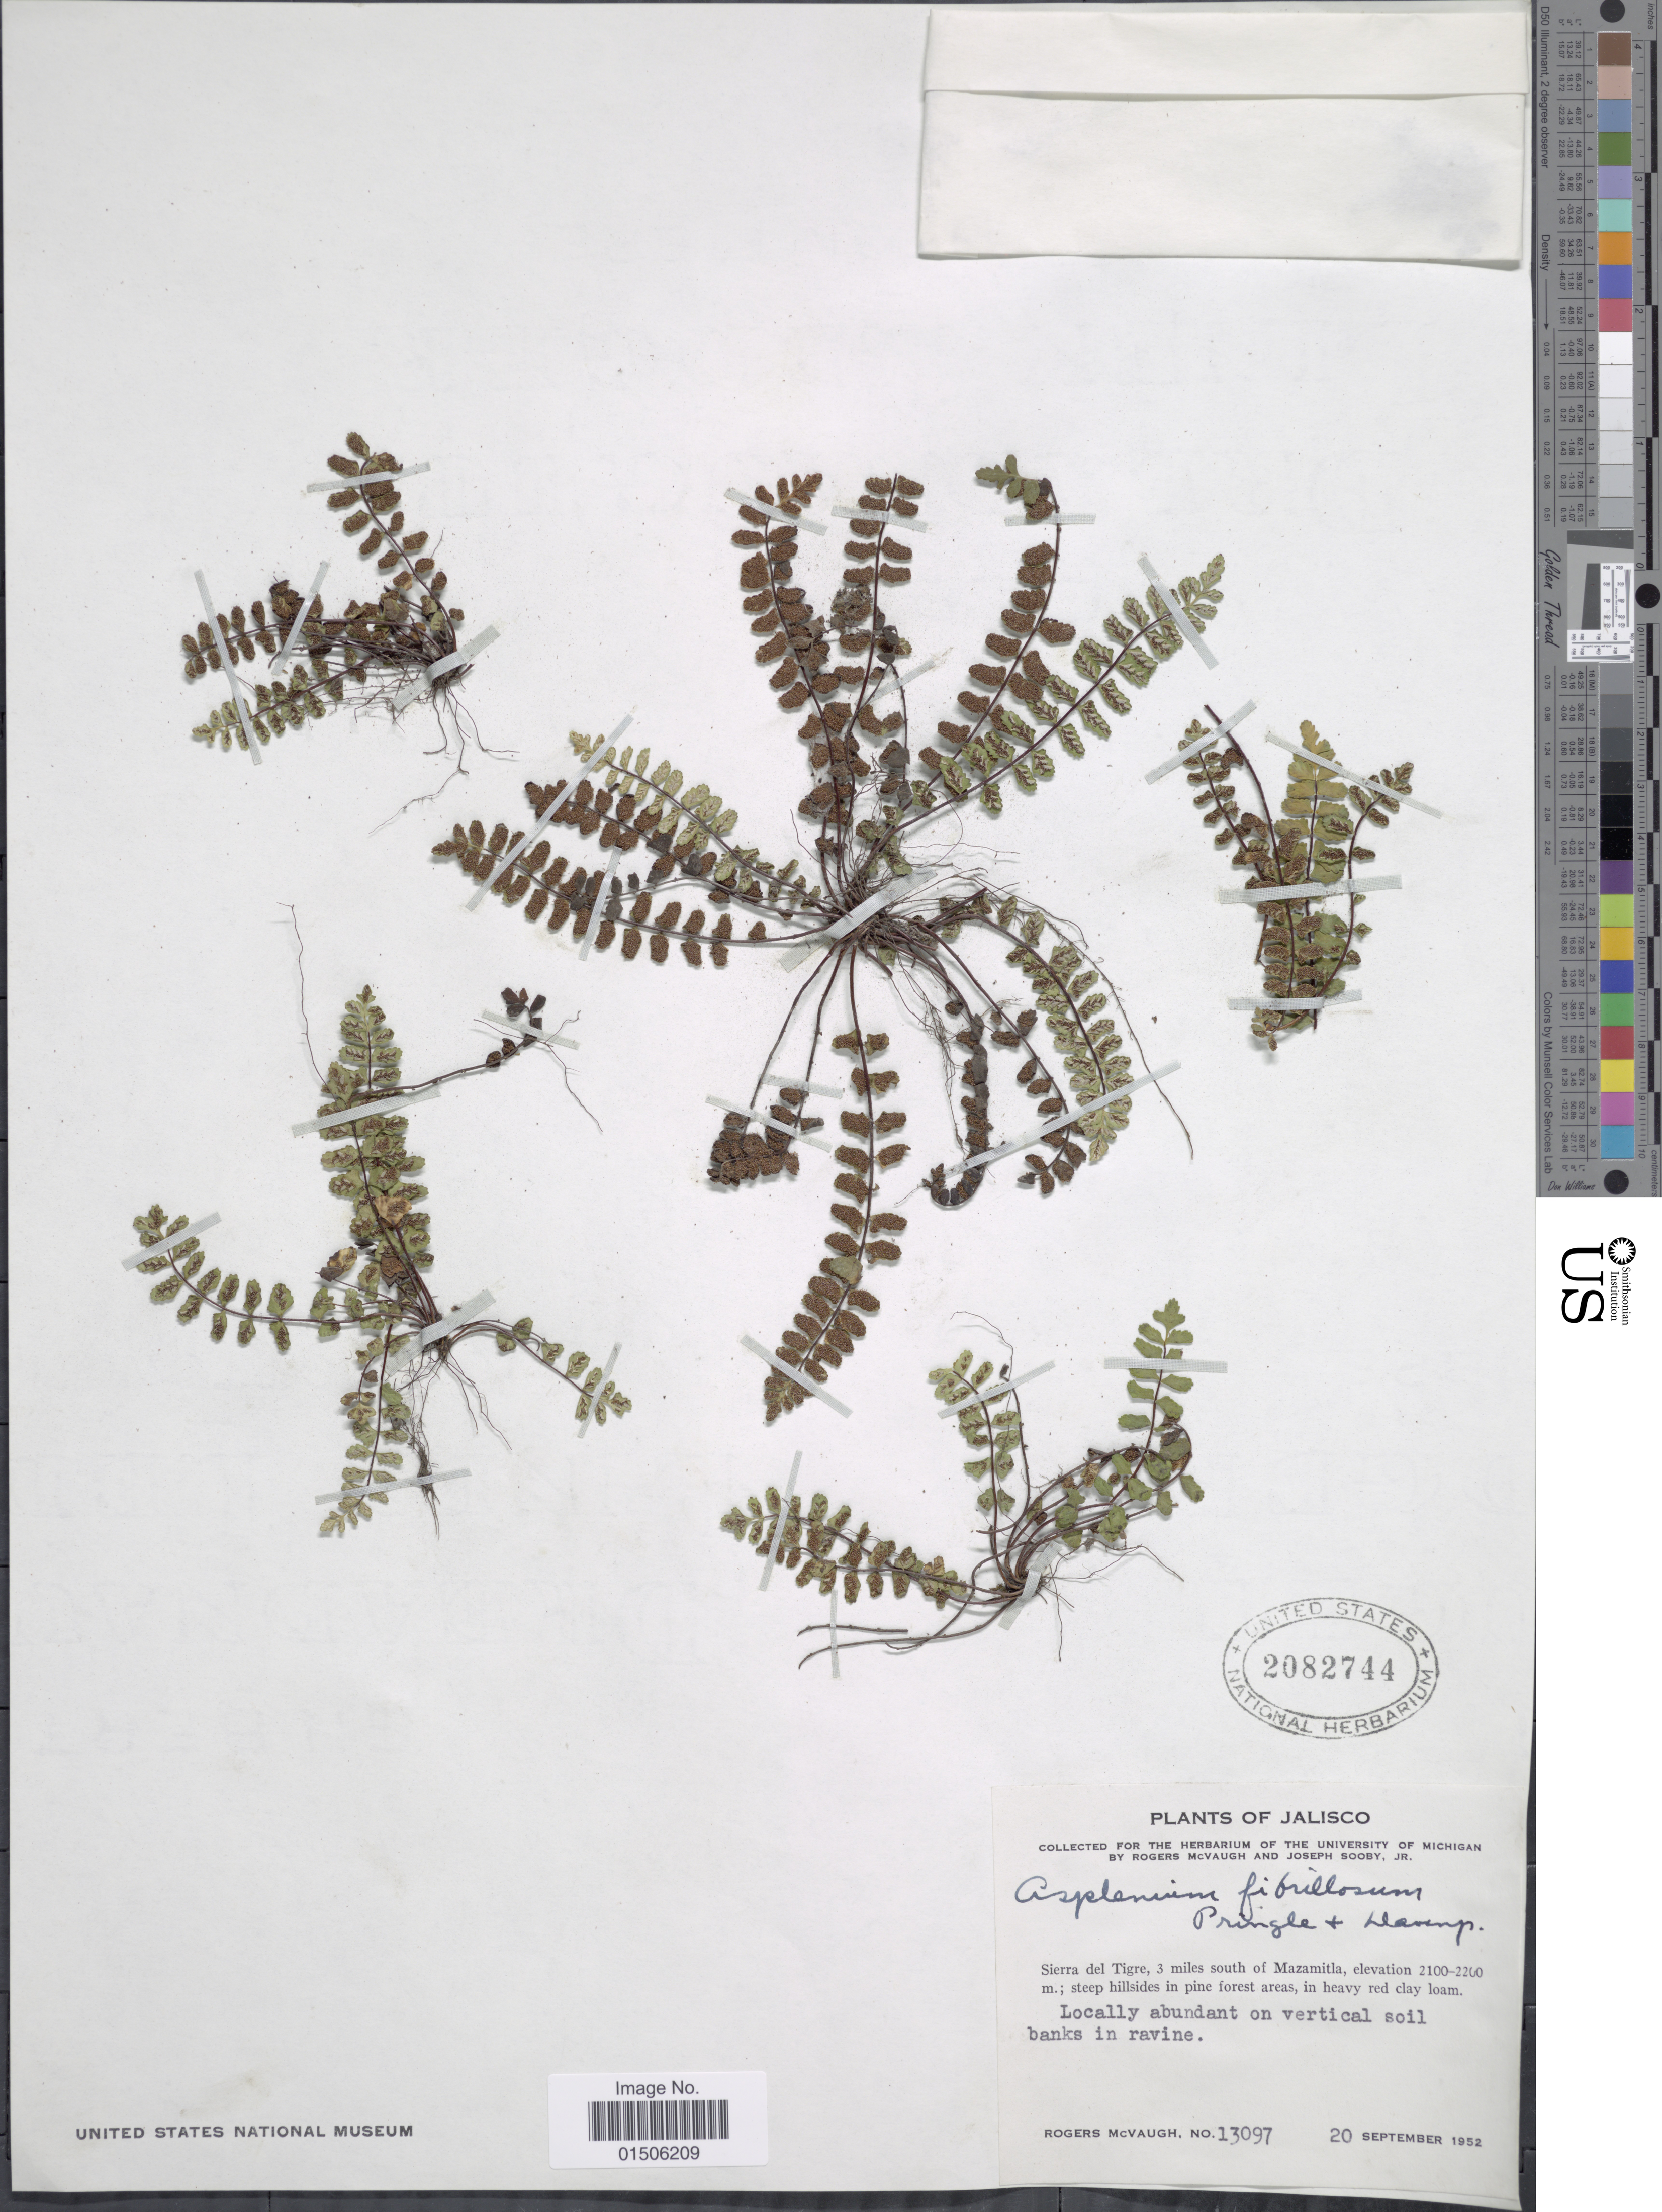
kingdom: Plantae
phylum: Tracheophyta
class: Polypodiopsida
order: Polypodiales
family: Aspleniaceae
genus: Asplenium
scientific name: Asplenium fibrillosum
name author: Pringle & Davenp.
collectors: R. McVaugh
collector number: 13097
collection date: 1952-09-20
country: Mexico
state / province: Jalisco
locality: Sierra del Tigre, 3 miles south of Mazamitla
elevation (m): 2100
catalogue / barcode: US 2082744